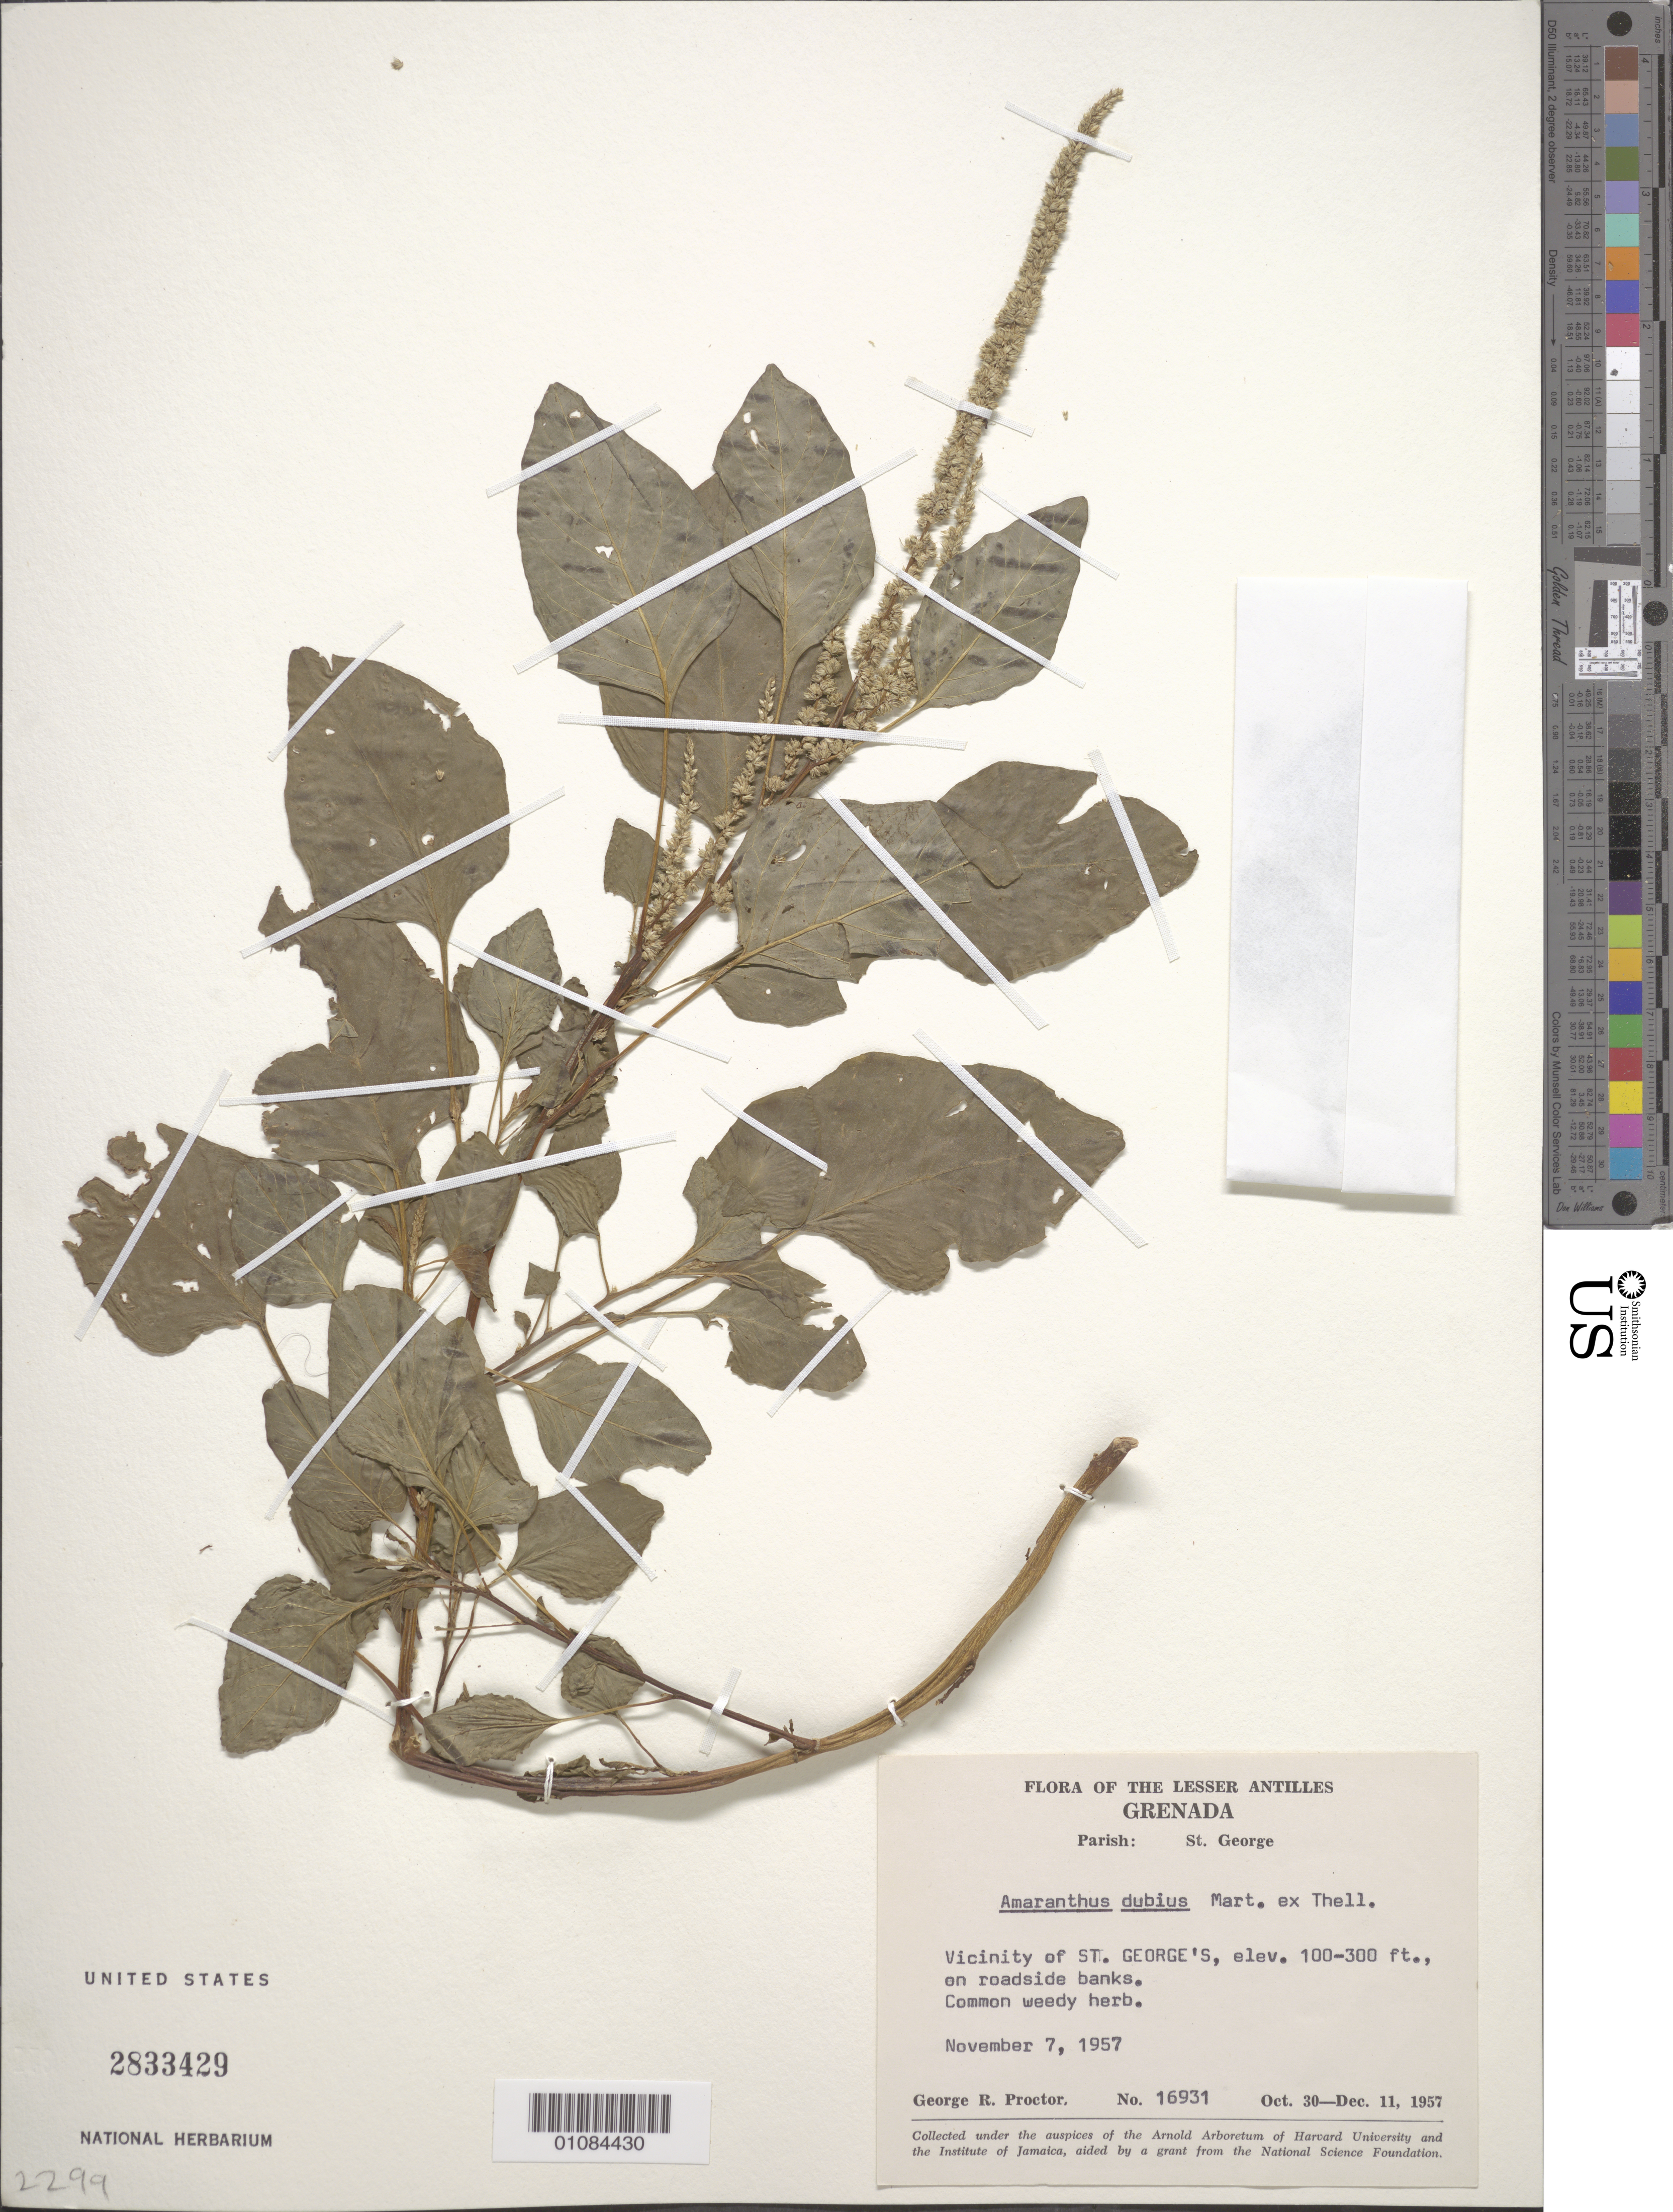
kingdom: Plantae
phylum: Tracheophyta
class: Magnoliopsida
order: Caryophyllales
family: Amaranthaceae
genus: Amaranthus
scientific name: Amaranthus dubius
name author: Mart. ex Thell.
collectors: G. R. Proctor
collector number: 16931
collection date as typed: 07 Nov 1957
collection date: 1957-11-07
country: Grenada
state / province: Saint George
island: Grenada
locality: Vicinity of St. George's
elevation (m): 30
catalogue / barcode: US 2833429